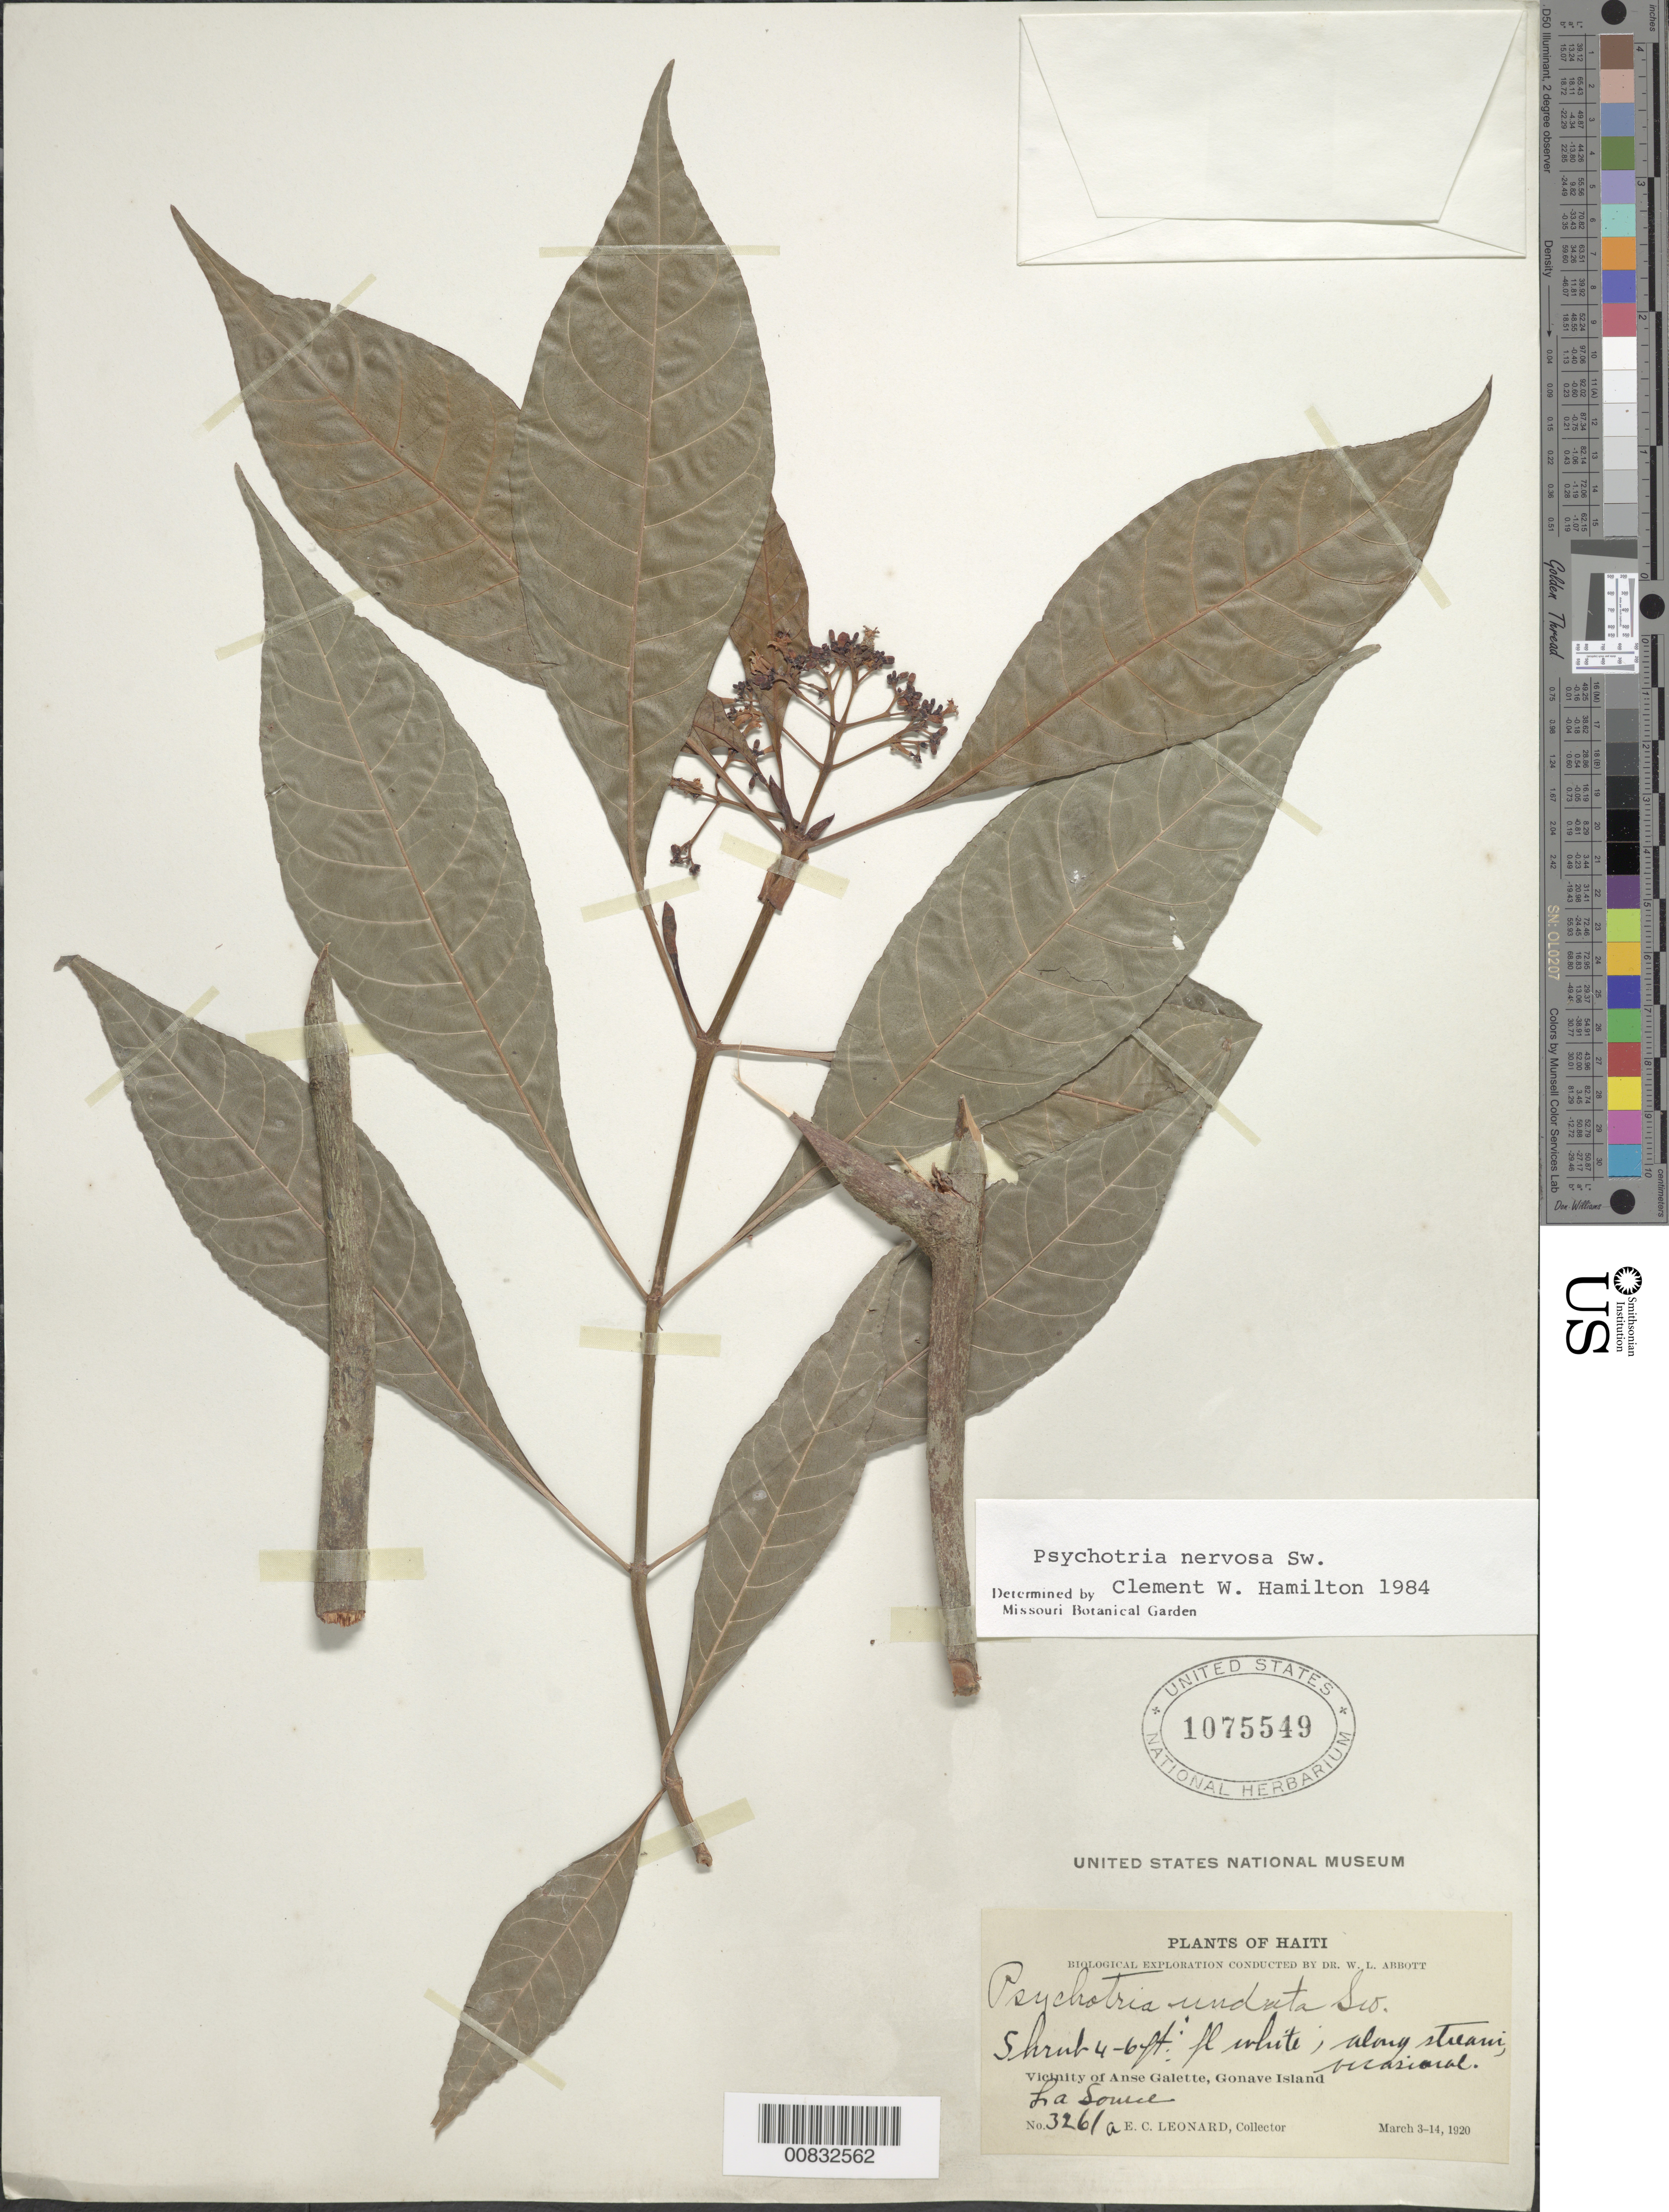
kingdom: Plantae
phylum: Tracheophyta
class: Magnoliopsida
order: Gentianales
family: Rubiaceae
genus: Psychotria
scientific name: Psychotria nervosa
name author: Sw.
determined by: Hamilton, C. W.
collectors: E. C. Leonard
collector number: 3261A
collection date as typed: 03 Mar 1920 to 14 Mar 1920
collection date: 1920-03-03/1920-03-14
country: Haiti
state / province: Ouest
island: Île de la Gonâve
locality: Vicinity of Anse Galette, La Source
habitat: Along stream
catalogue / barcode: US 1075549